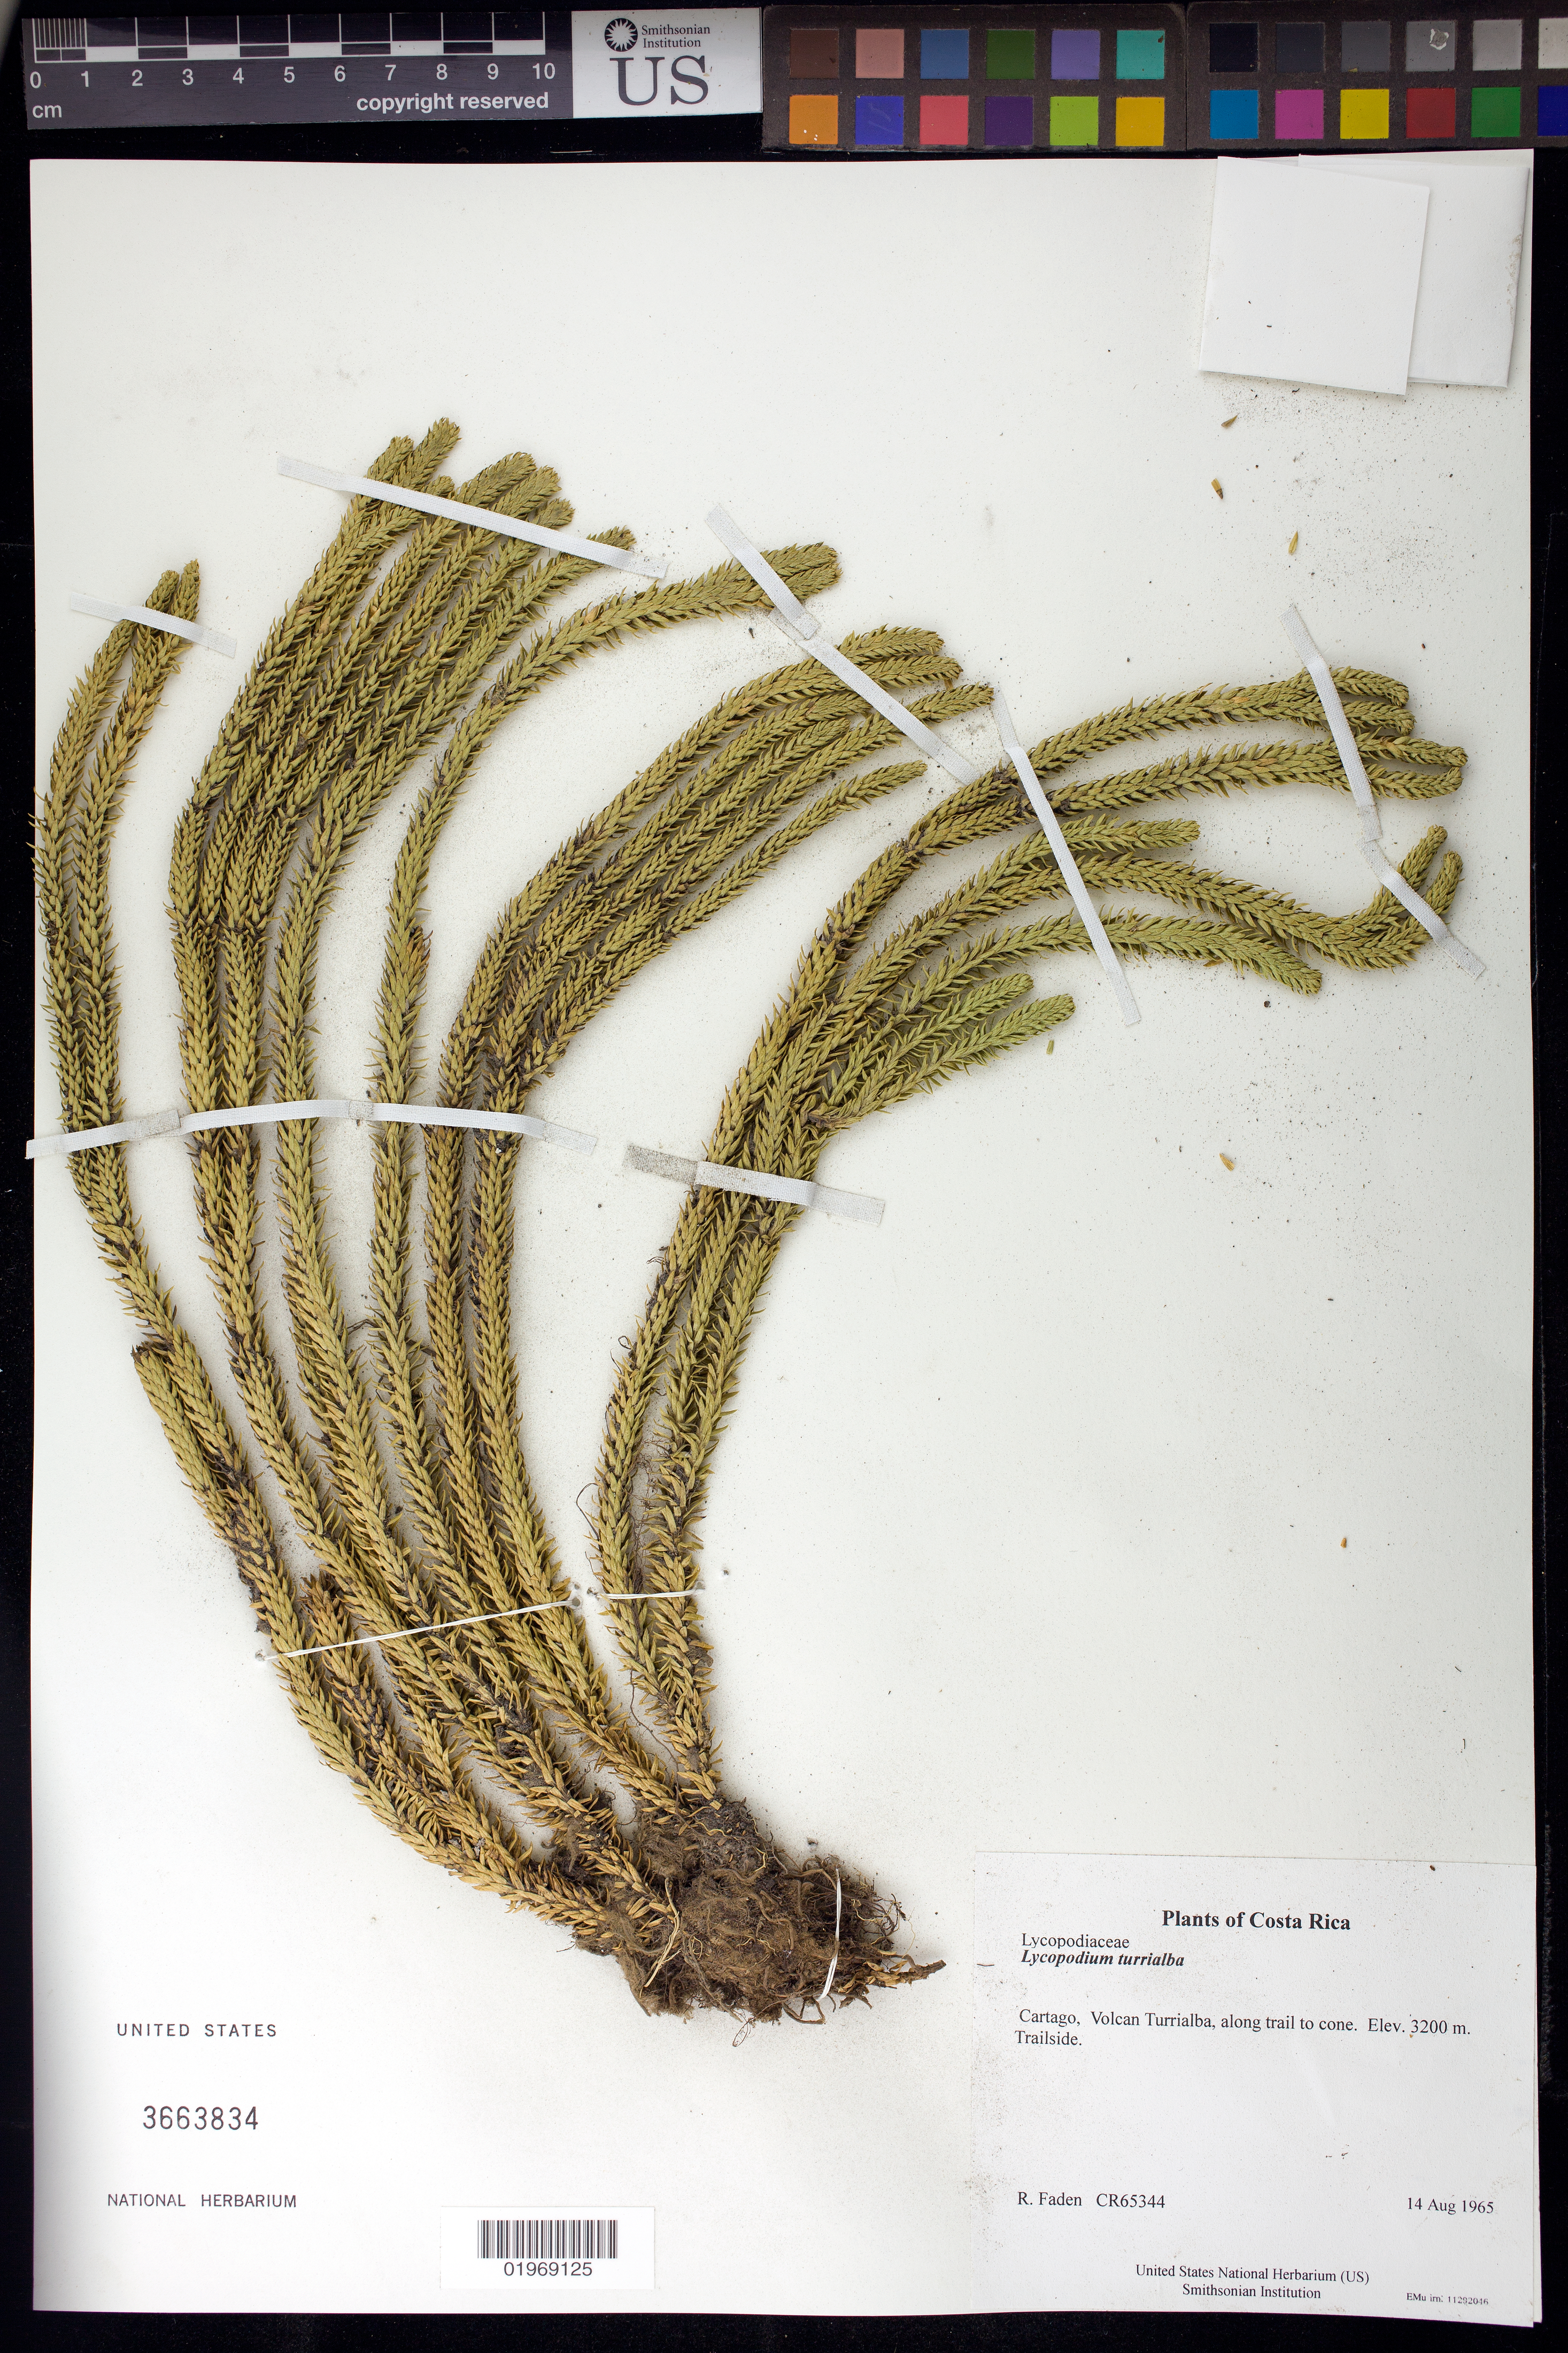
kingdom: Plantae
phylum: Tracheophyta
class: Lycopodiopsida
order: Lycopodiales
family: Lycopodiaceae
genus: Phlegmariurus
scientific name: Phlegmariurus talamancanus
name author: (B. Øllg.) B. Øllg.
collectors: R. B. Faden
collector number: CR65344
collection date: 1965-08-14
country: Costa Rica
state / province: Cartago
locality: Volcan Turrialba, along trail to cone.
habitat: Trailside.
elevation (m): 3200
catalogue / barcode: US 3663834